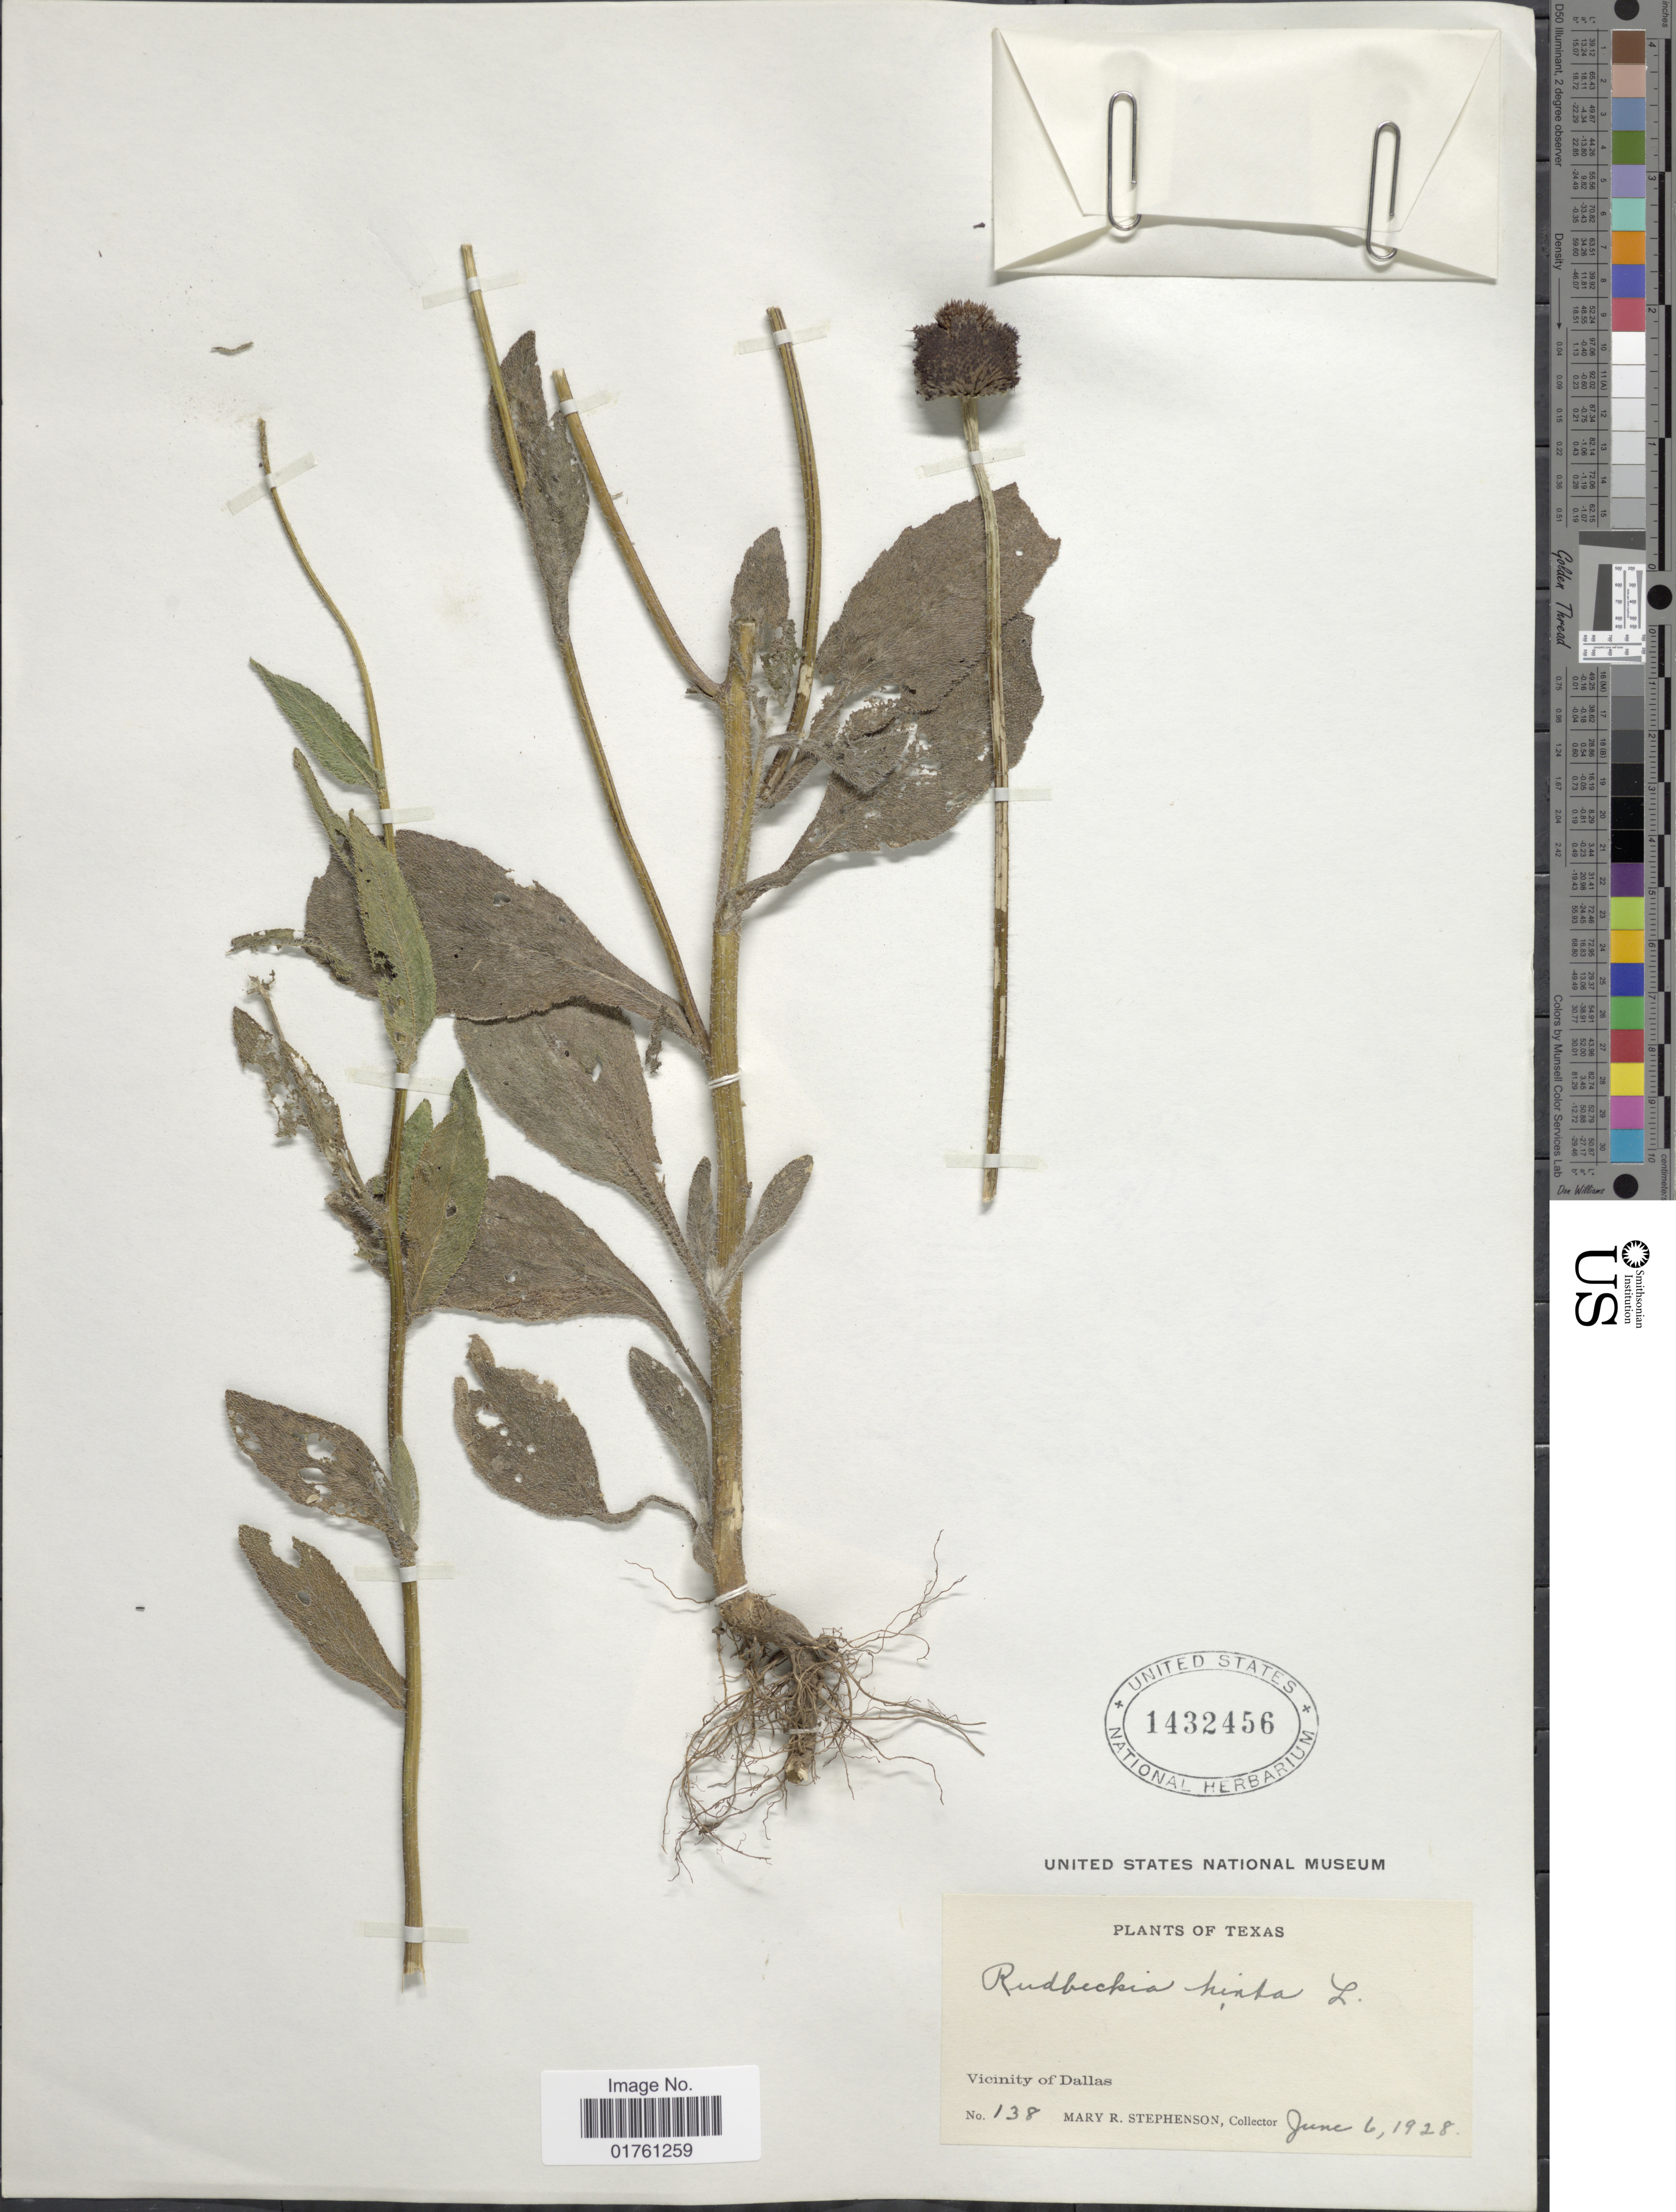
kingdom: Plantae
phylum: Tracheophyta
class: Magnoliopsida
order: Asterales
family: Asteraceae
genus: Rudbeckia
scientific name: Rudbeckia hirta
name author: L.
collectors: M. Stephenson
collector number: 138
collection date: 1928-06-06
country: United States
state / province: Texas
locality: Vicinity of Dallas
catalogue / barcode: US 1432456